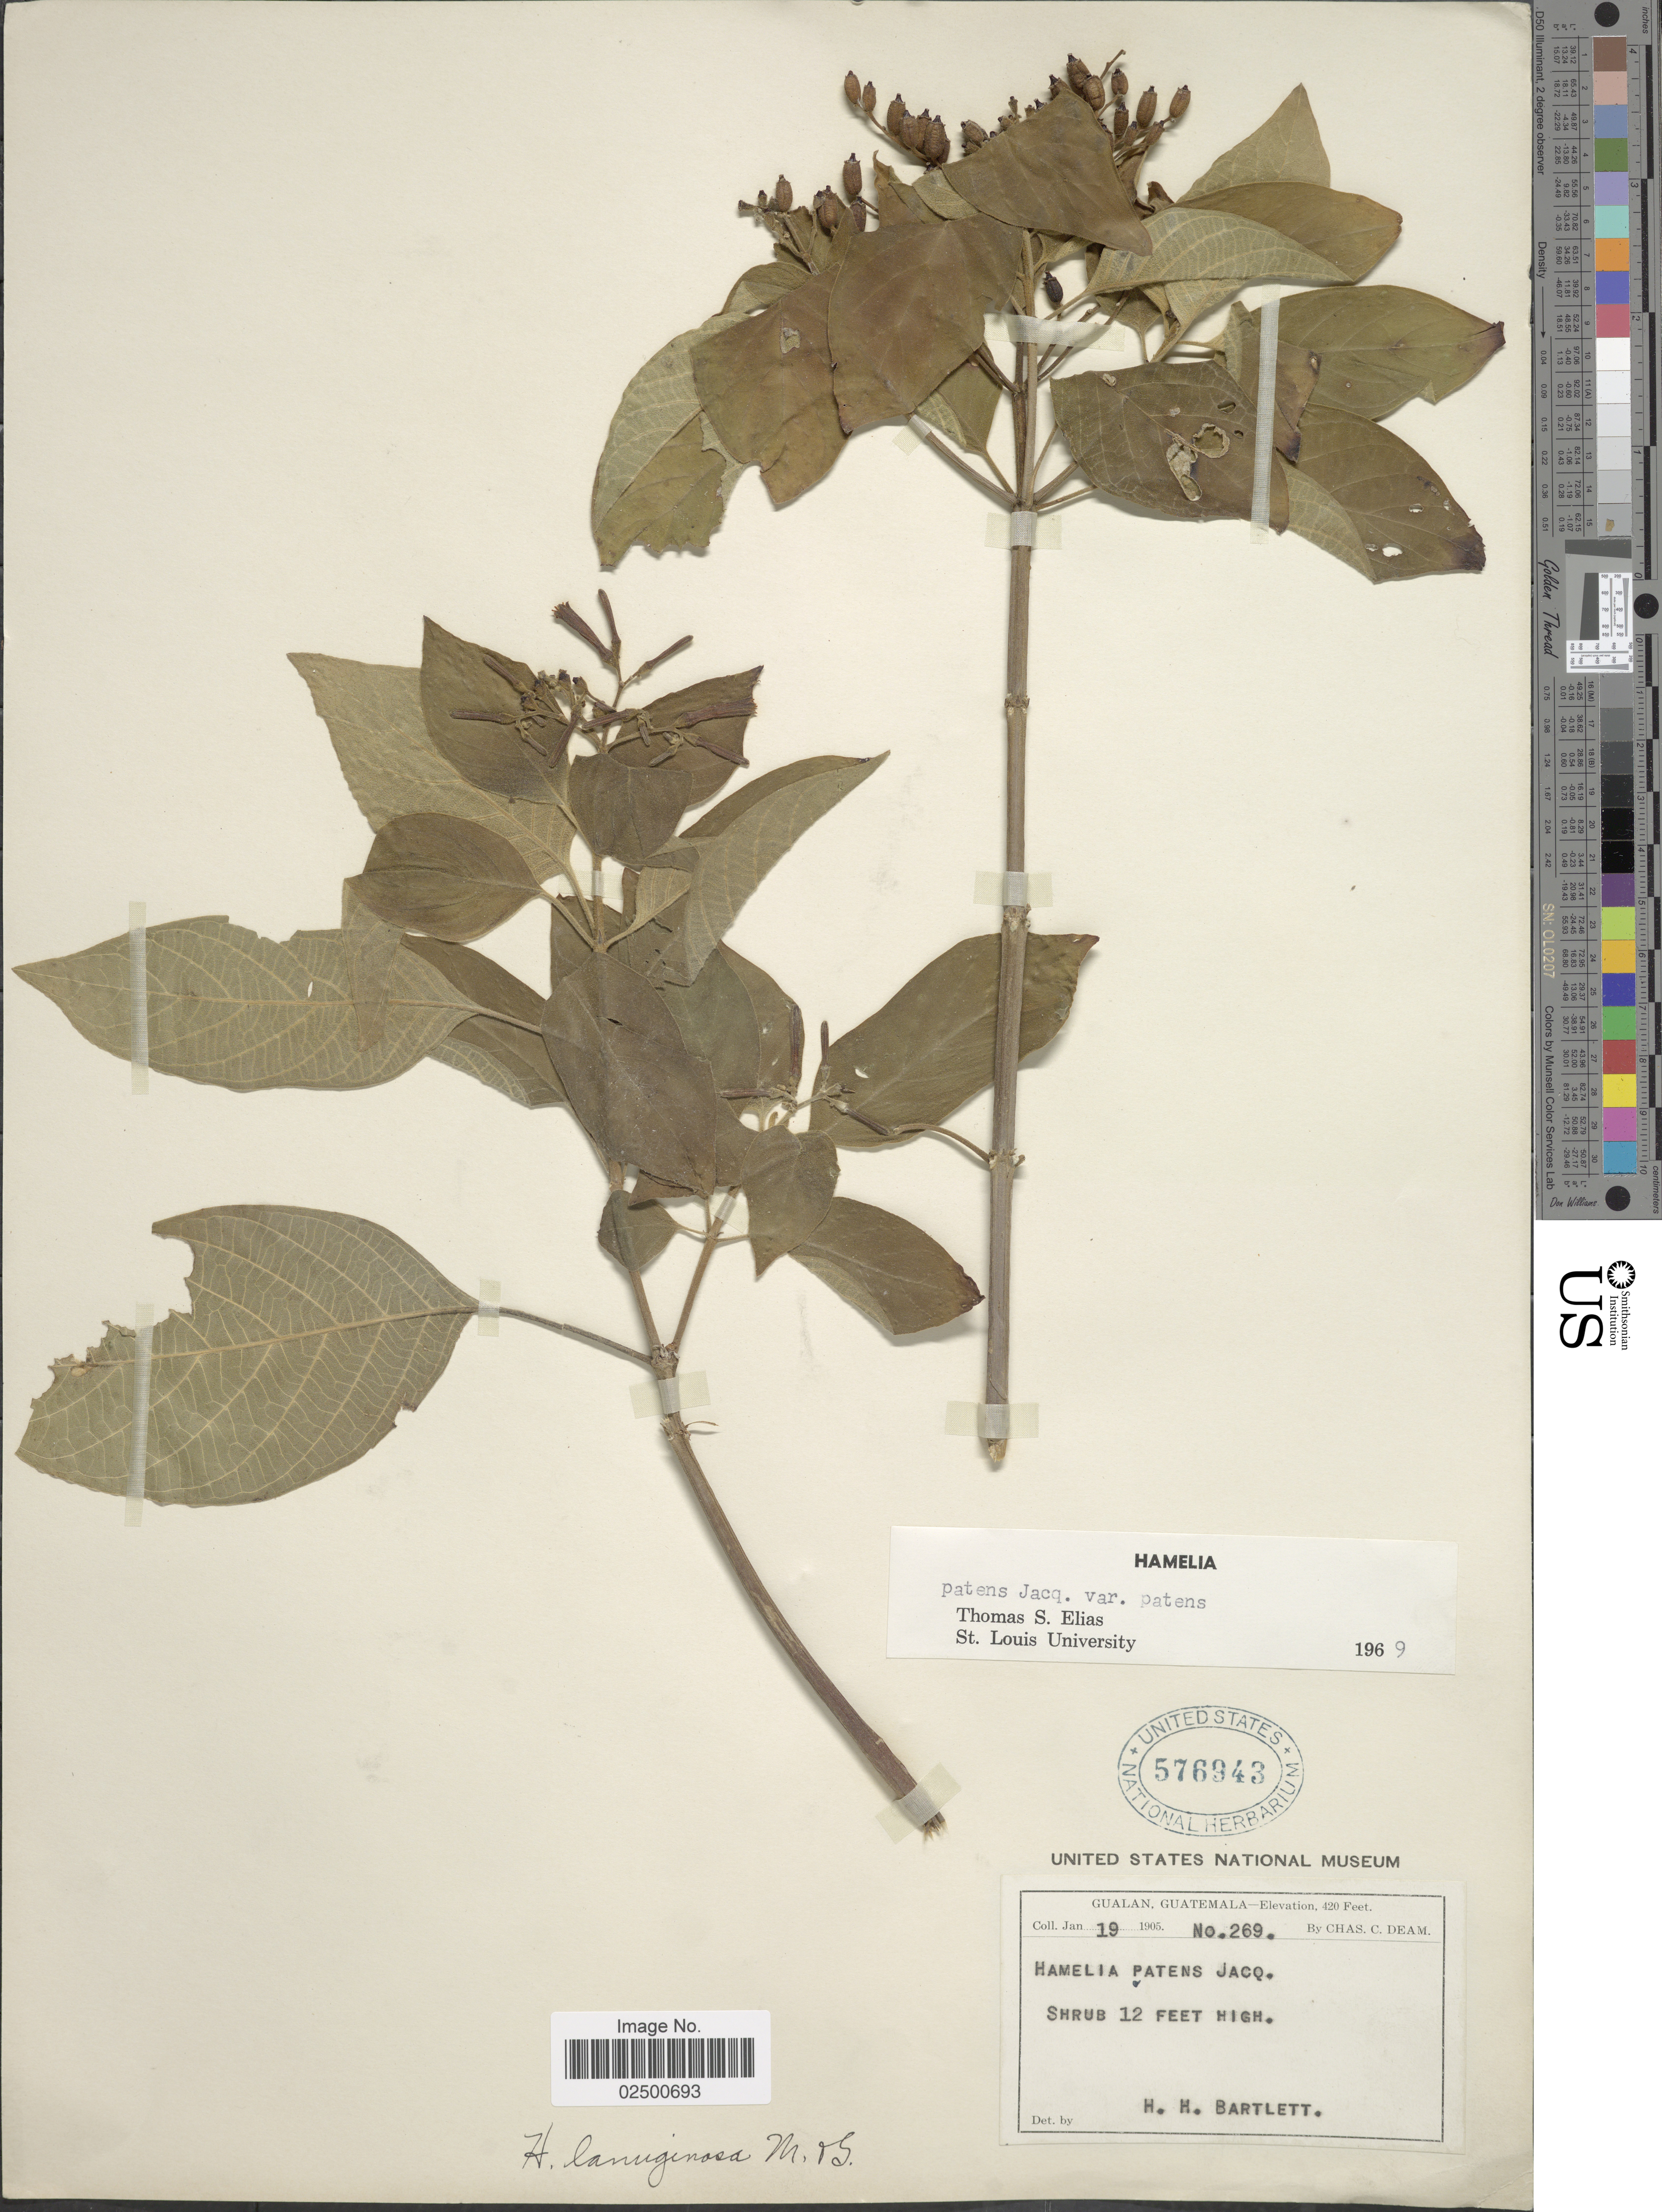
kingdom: Plantae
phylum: Tracheophyta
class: Magnoliopsida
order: Gentianales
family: Rubiaceae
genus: Hamelia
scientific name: Hamelia patens var. patens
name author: Jacq.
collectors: C. C. Deam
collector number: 269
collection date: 1905-01-19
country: Guatemala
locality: Gualan.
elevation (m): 128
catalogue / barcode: US 576943